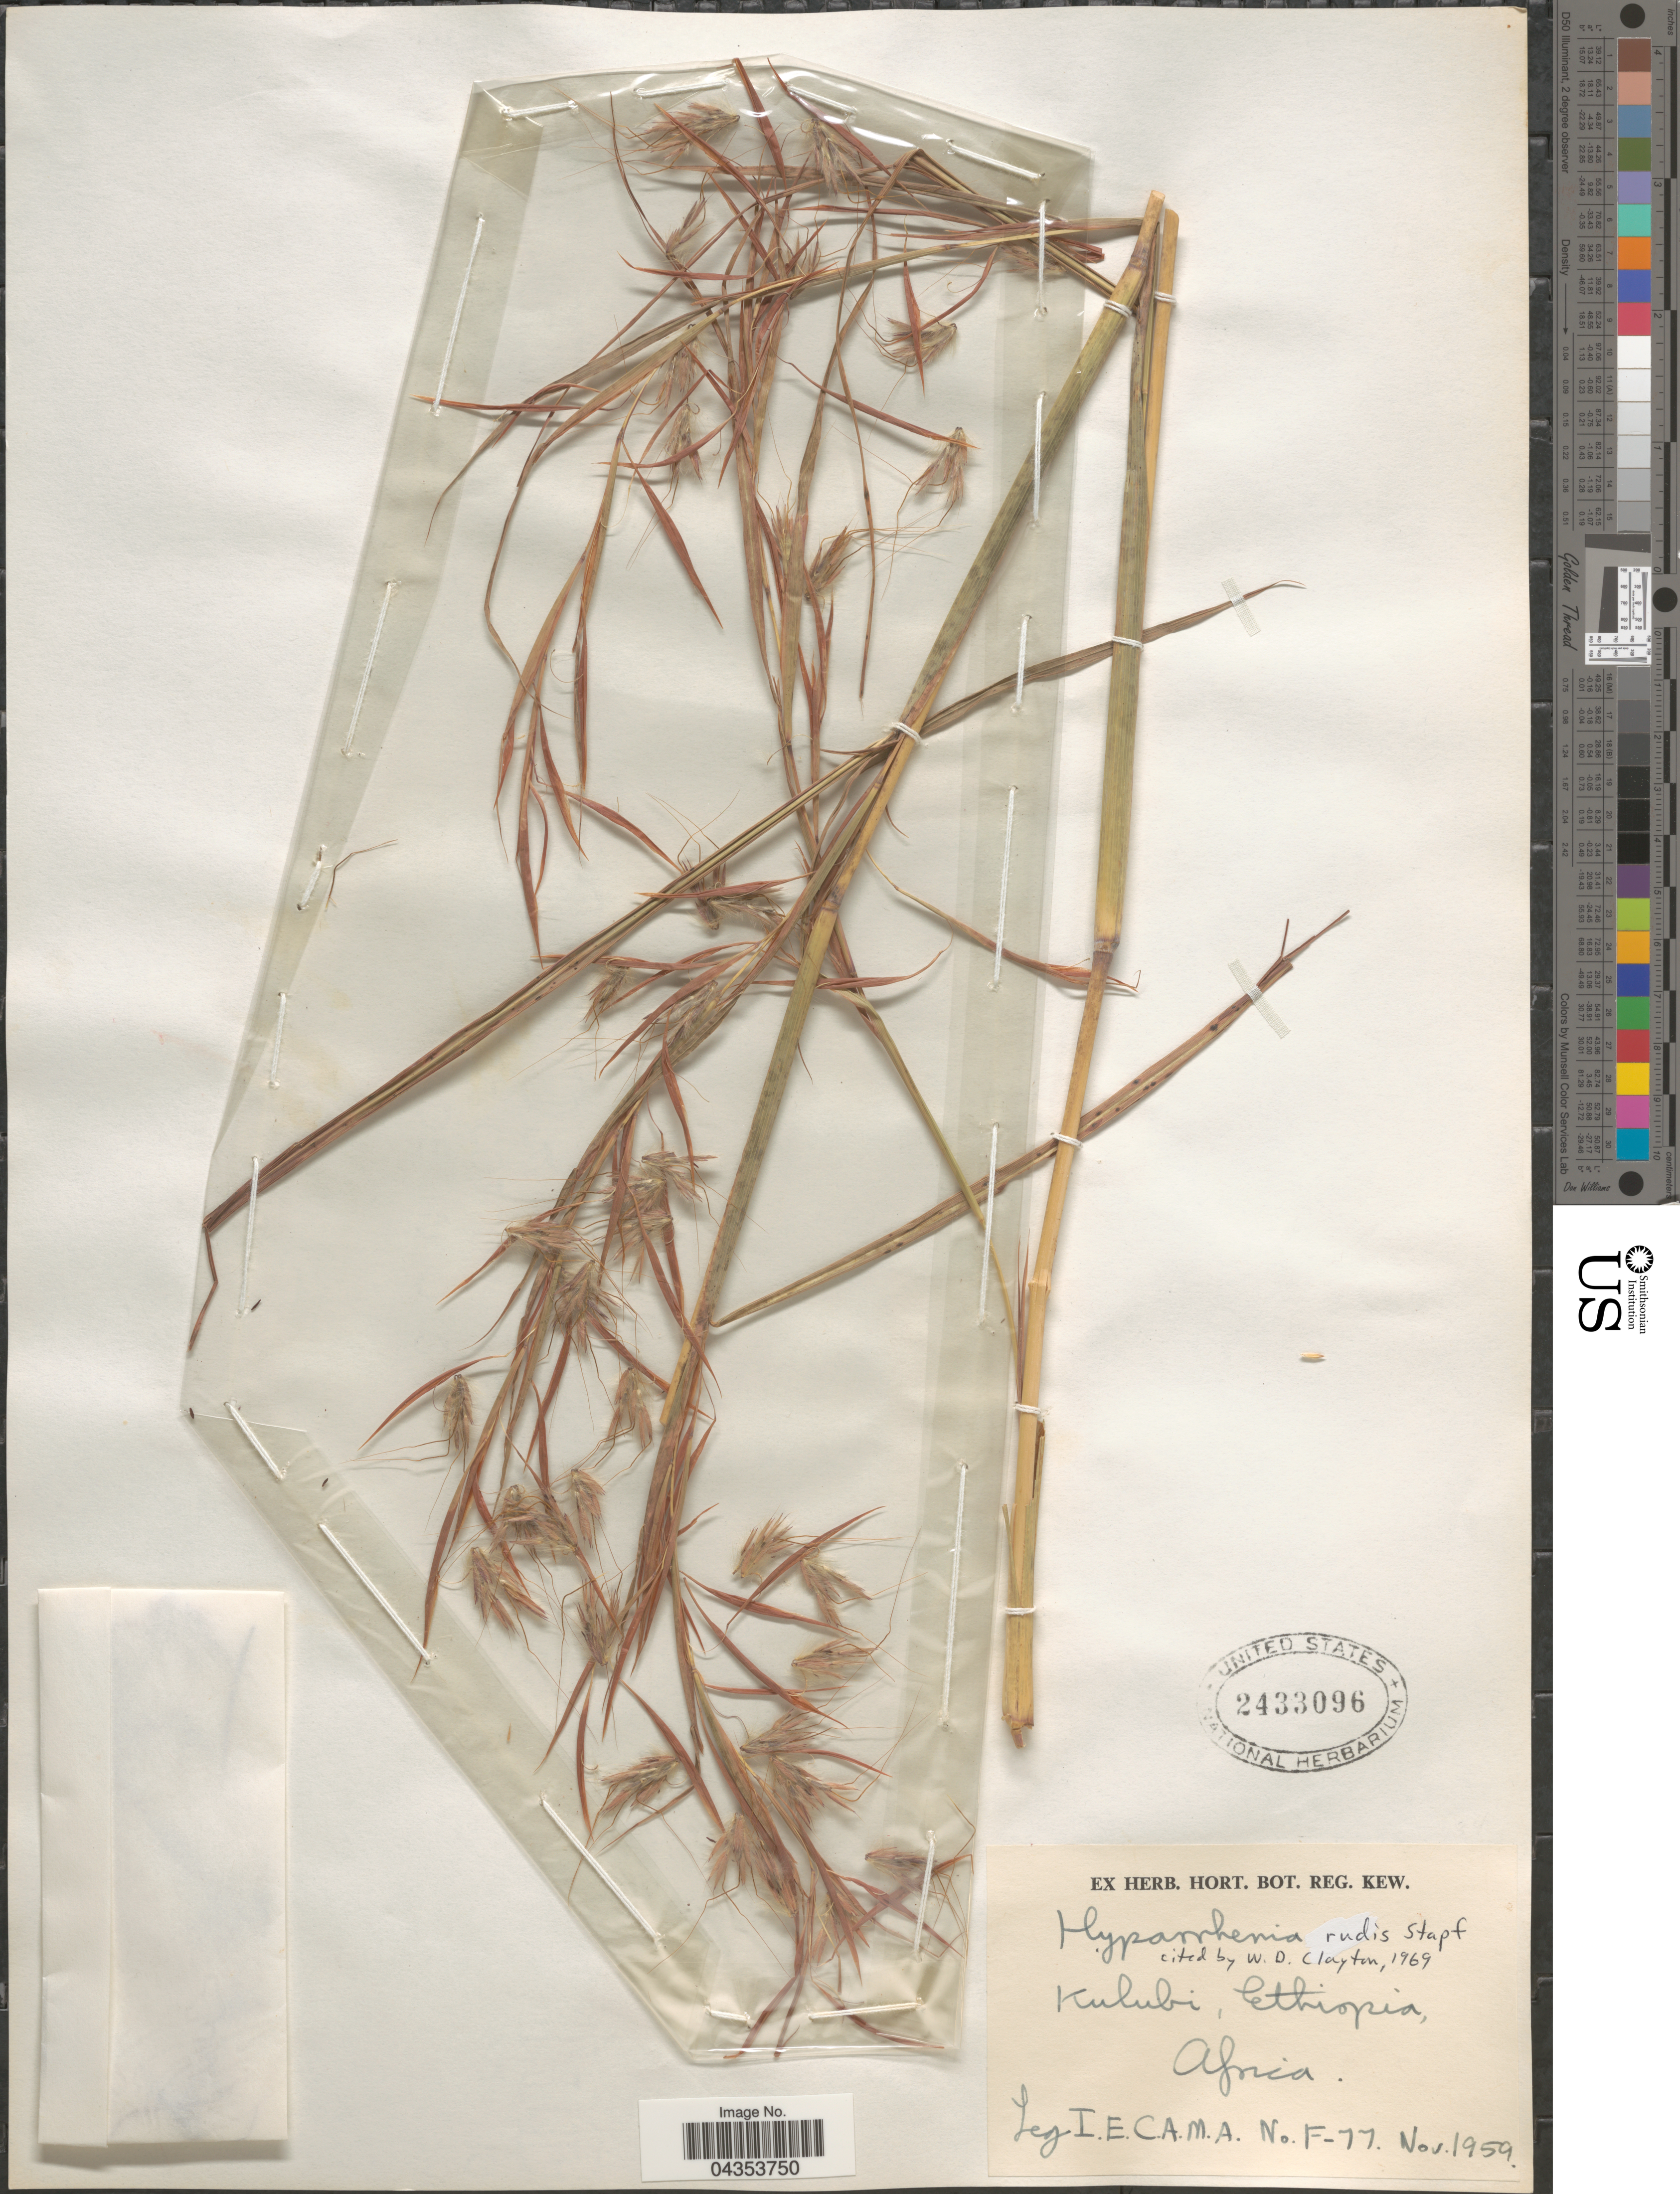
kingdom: Plantae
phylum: Tracheophyta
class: Liliopsida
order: Poales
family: Poaceae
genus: Hyparrhenia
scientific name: Hyparrhenia rudis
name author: Stapf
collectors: I. E. C. A. M. A.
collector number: F-77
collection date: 1959-11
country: Ethiopia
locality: Kulubi.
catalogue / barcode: US 2433096